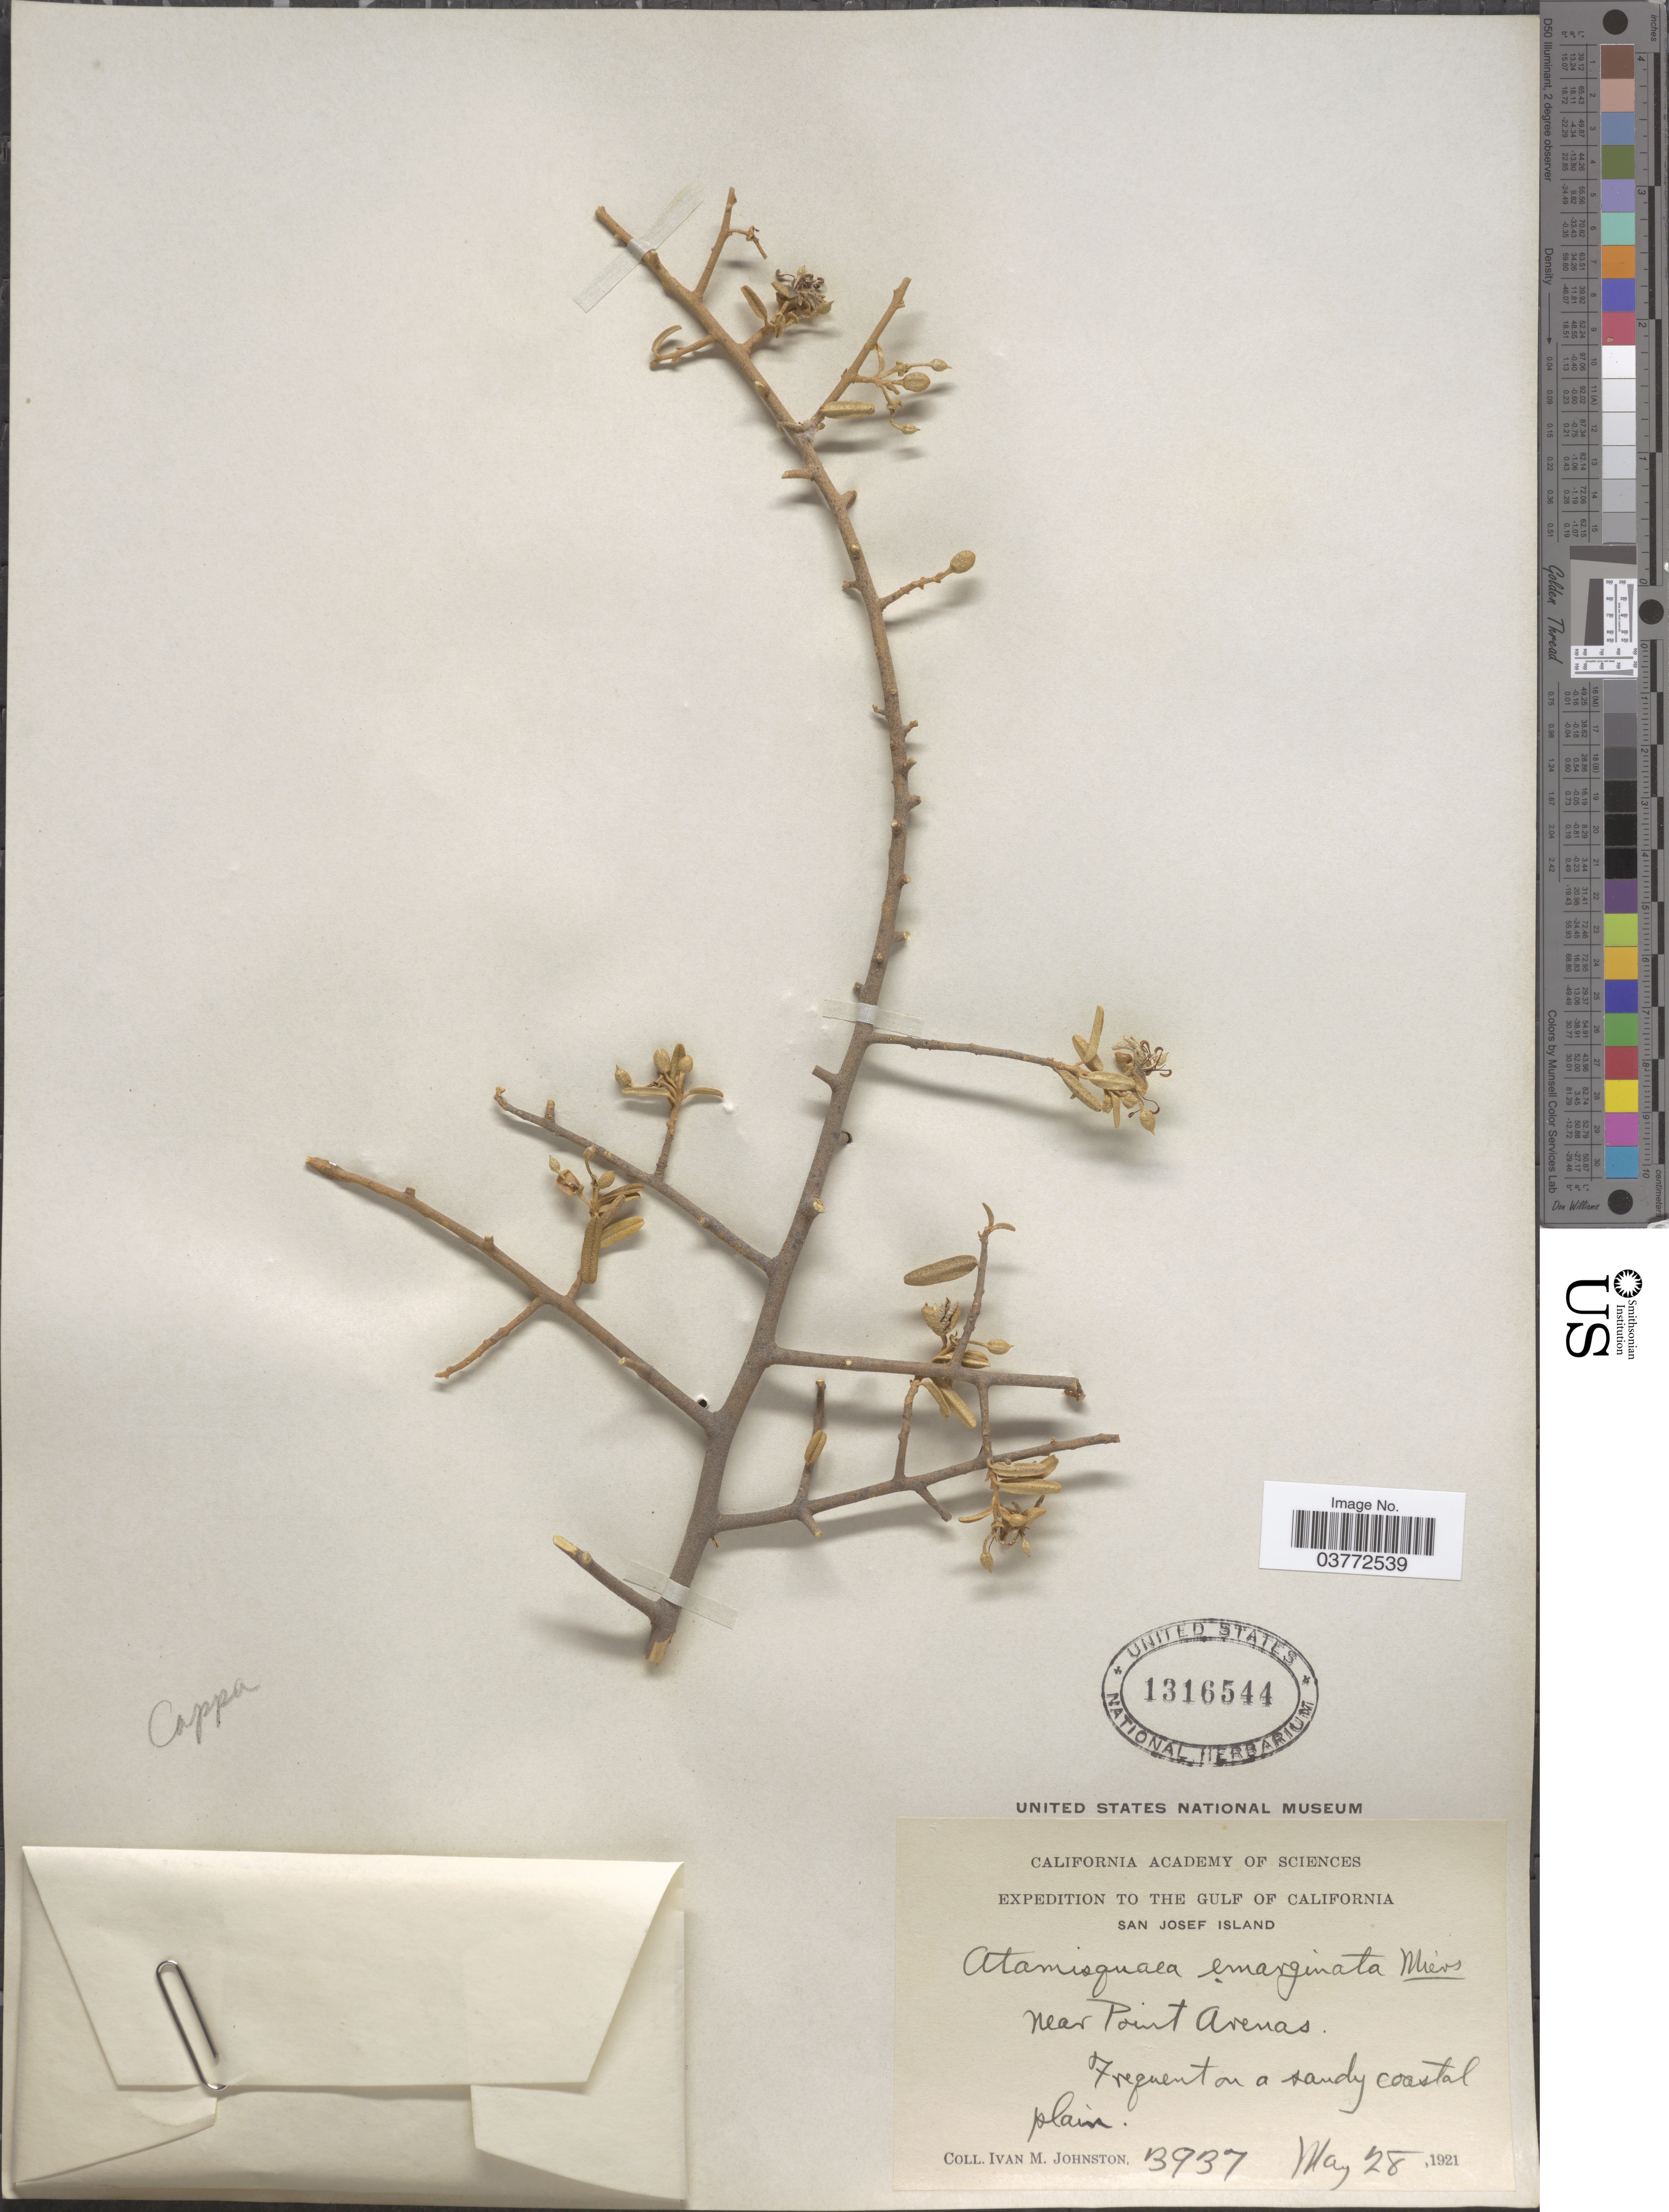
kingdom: Plantae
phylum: Tracheophyta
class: Magnoliopsida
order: Brassicales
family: Capparaceae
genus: Atamisquea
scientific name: Atamisquea emarginata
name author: Miers ex Hook. & Arn.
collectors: I.M. Johnston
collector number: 3937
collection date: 1921-05-28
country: United States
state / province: California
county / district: Santa Clara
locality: The Gulf of California. San Josef Island. Near Point Arenas.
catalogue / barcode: US 1316544